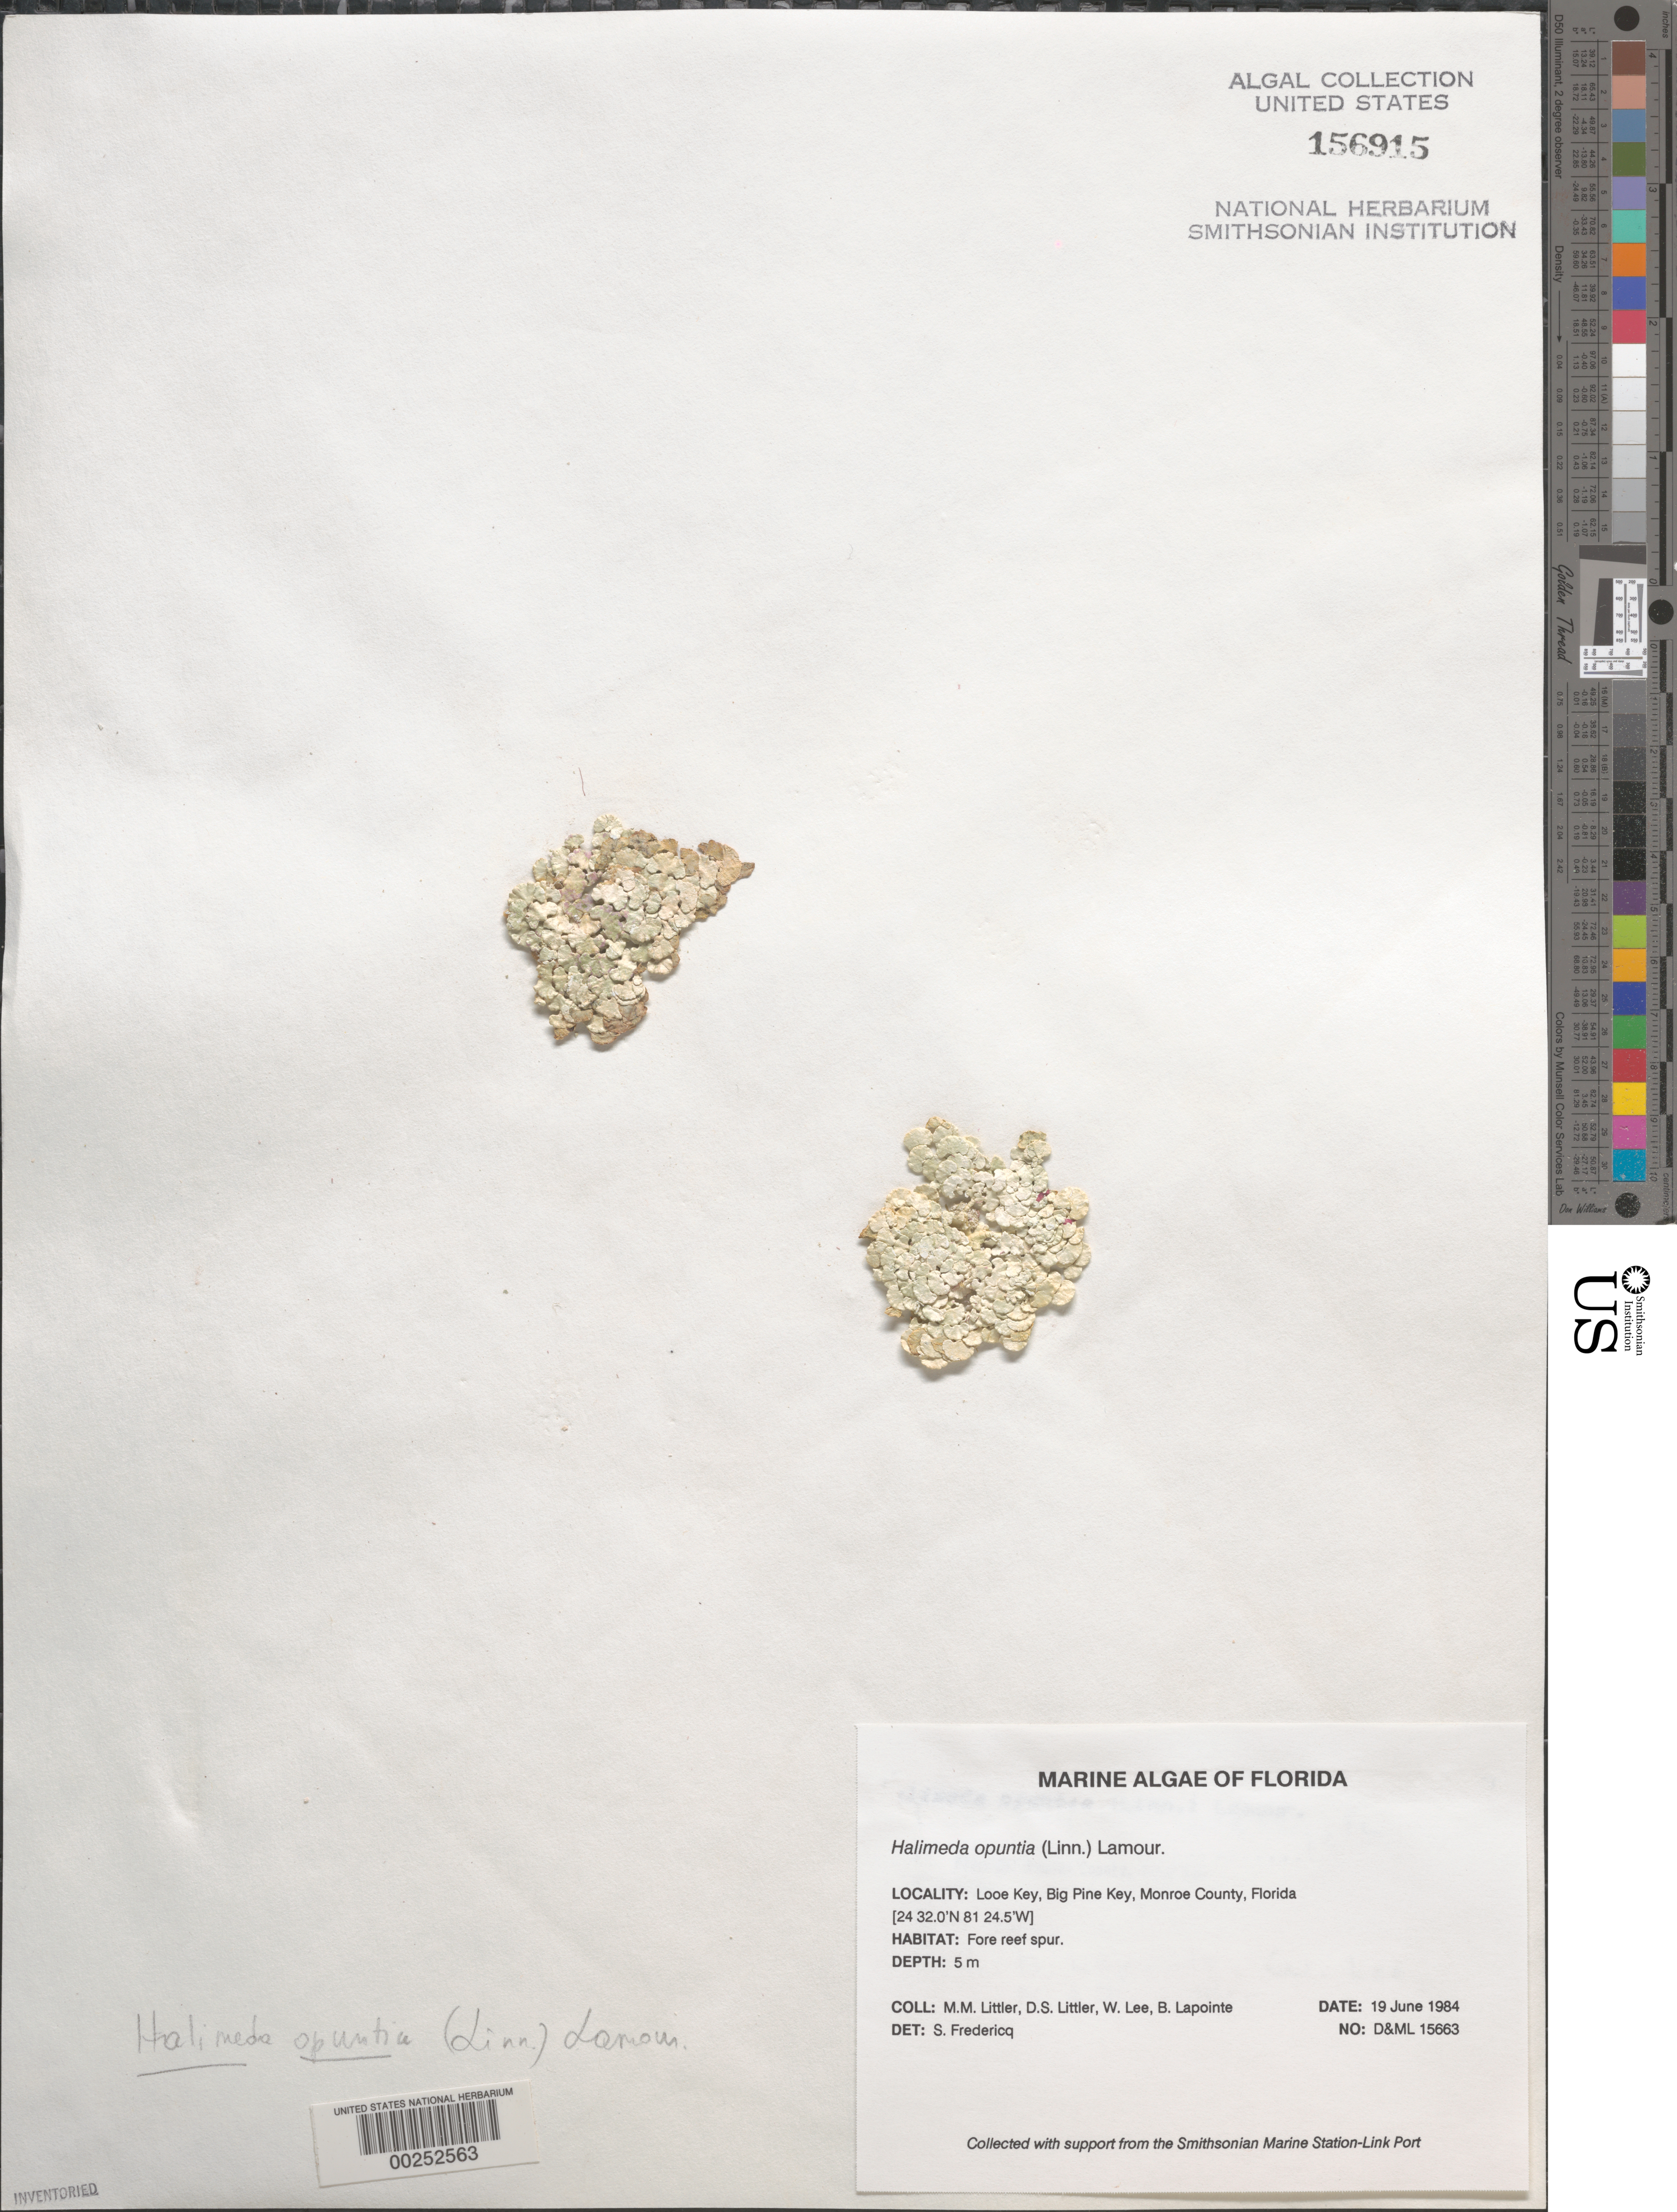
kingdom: Plantae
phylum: Chlorophyta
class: Ulvophyceae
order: Bryopsidales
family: Halimedaceae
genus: Halimeda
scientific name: Halimeda opuntia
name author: (L.) J.V.Lamouroux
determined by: Fredericq, S.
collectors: M. M. Littler, D. S. Littler, W. Lee & B. Lapointe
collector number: D&ML 15663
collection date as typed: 19 Jun 1984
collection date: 1984-06-19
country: United States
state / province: Florida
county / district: Monroe County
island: Looe Key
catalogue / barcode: US 156915